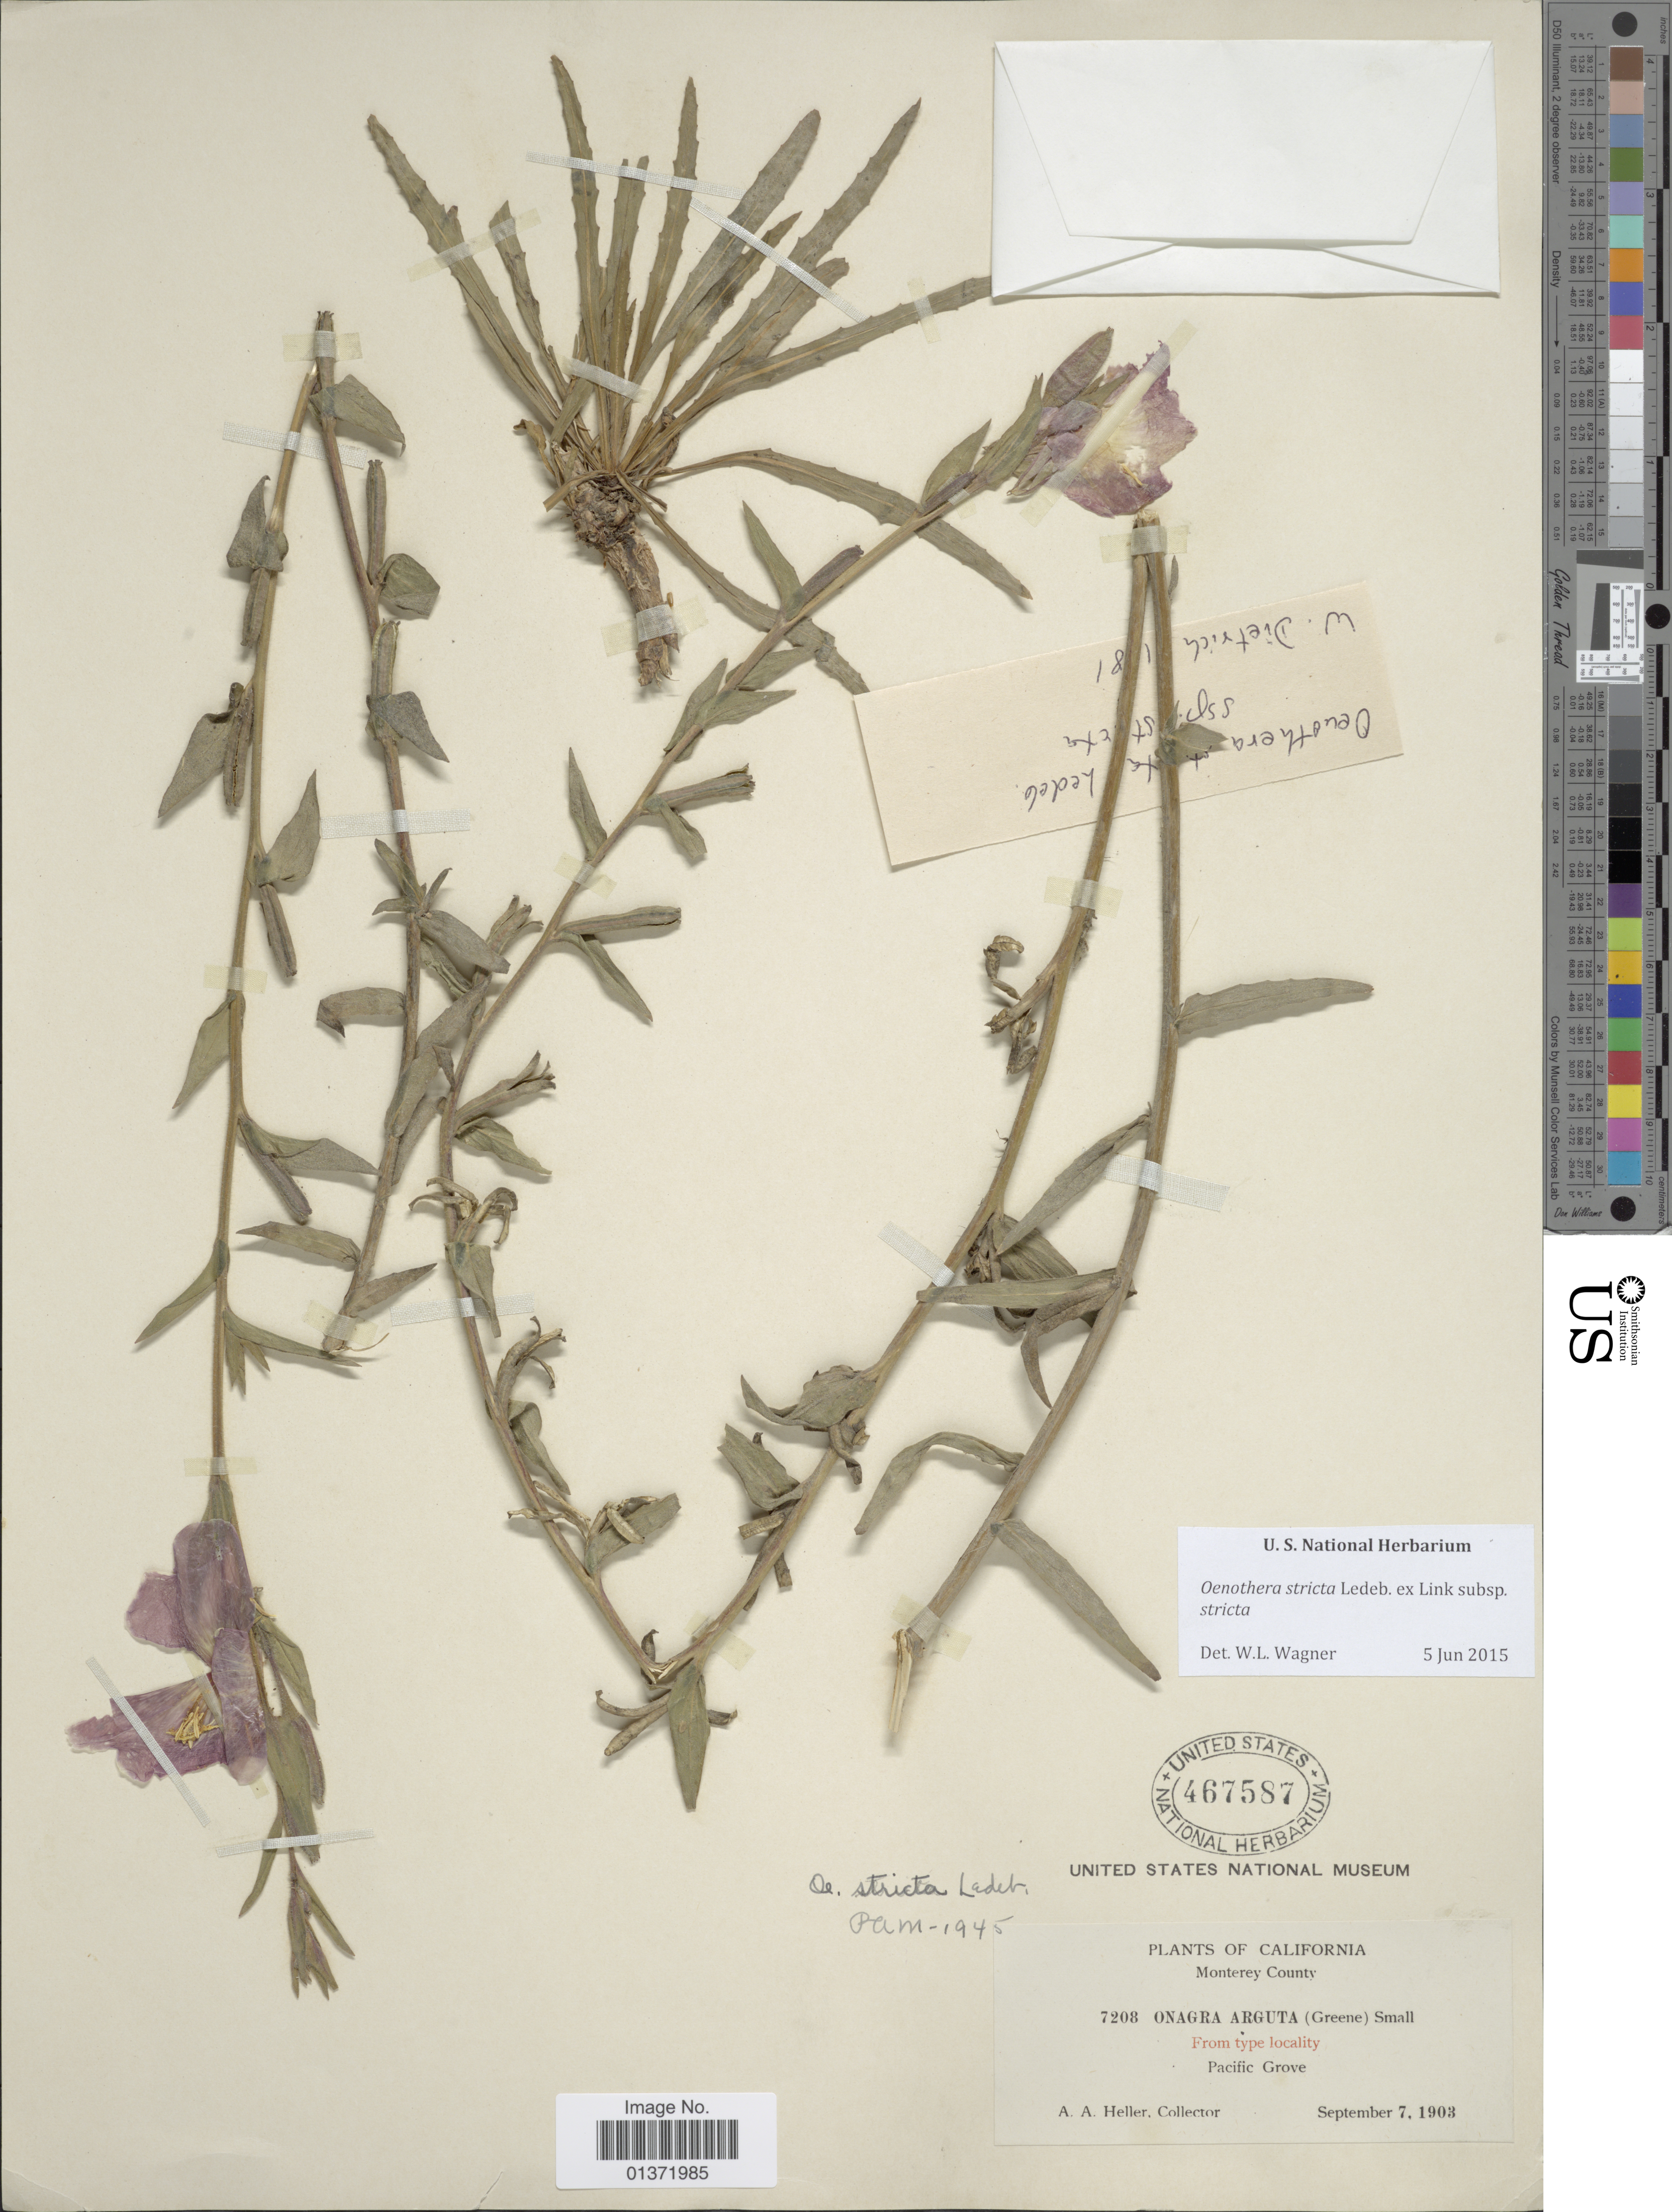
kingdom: Plantae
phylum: Tracheophyta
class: Magnoliopsida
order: Myrtales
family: Onagraceae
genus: Oenothera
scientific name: Oenothera stricta subsp. stricta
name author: Ledeb. ex Link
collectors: A. A. Heller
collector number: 7208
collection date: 1903-09-07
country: United States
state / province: California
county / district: Monterey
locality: Monterey County, Pacific Grove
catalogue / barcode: US 467587